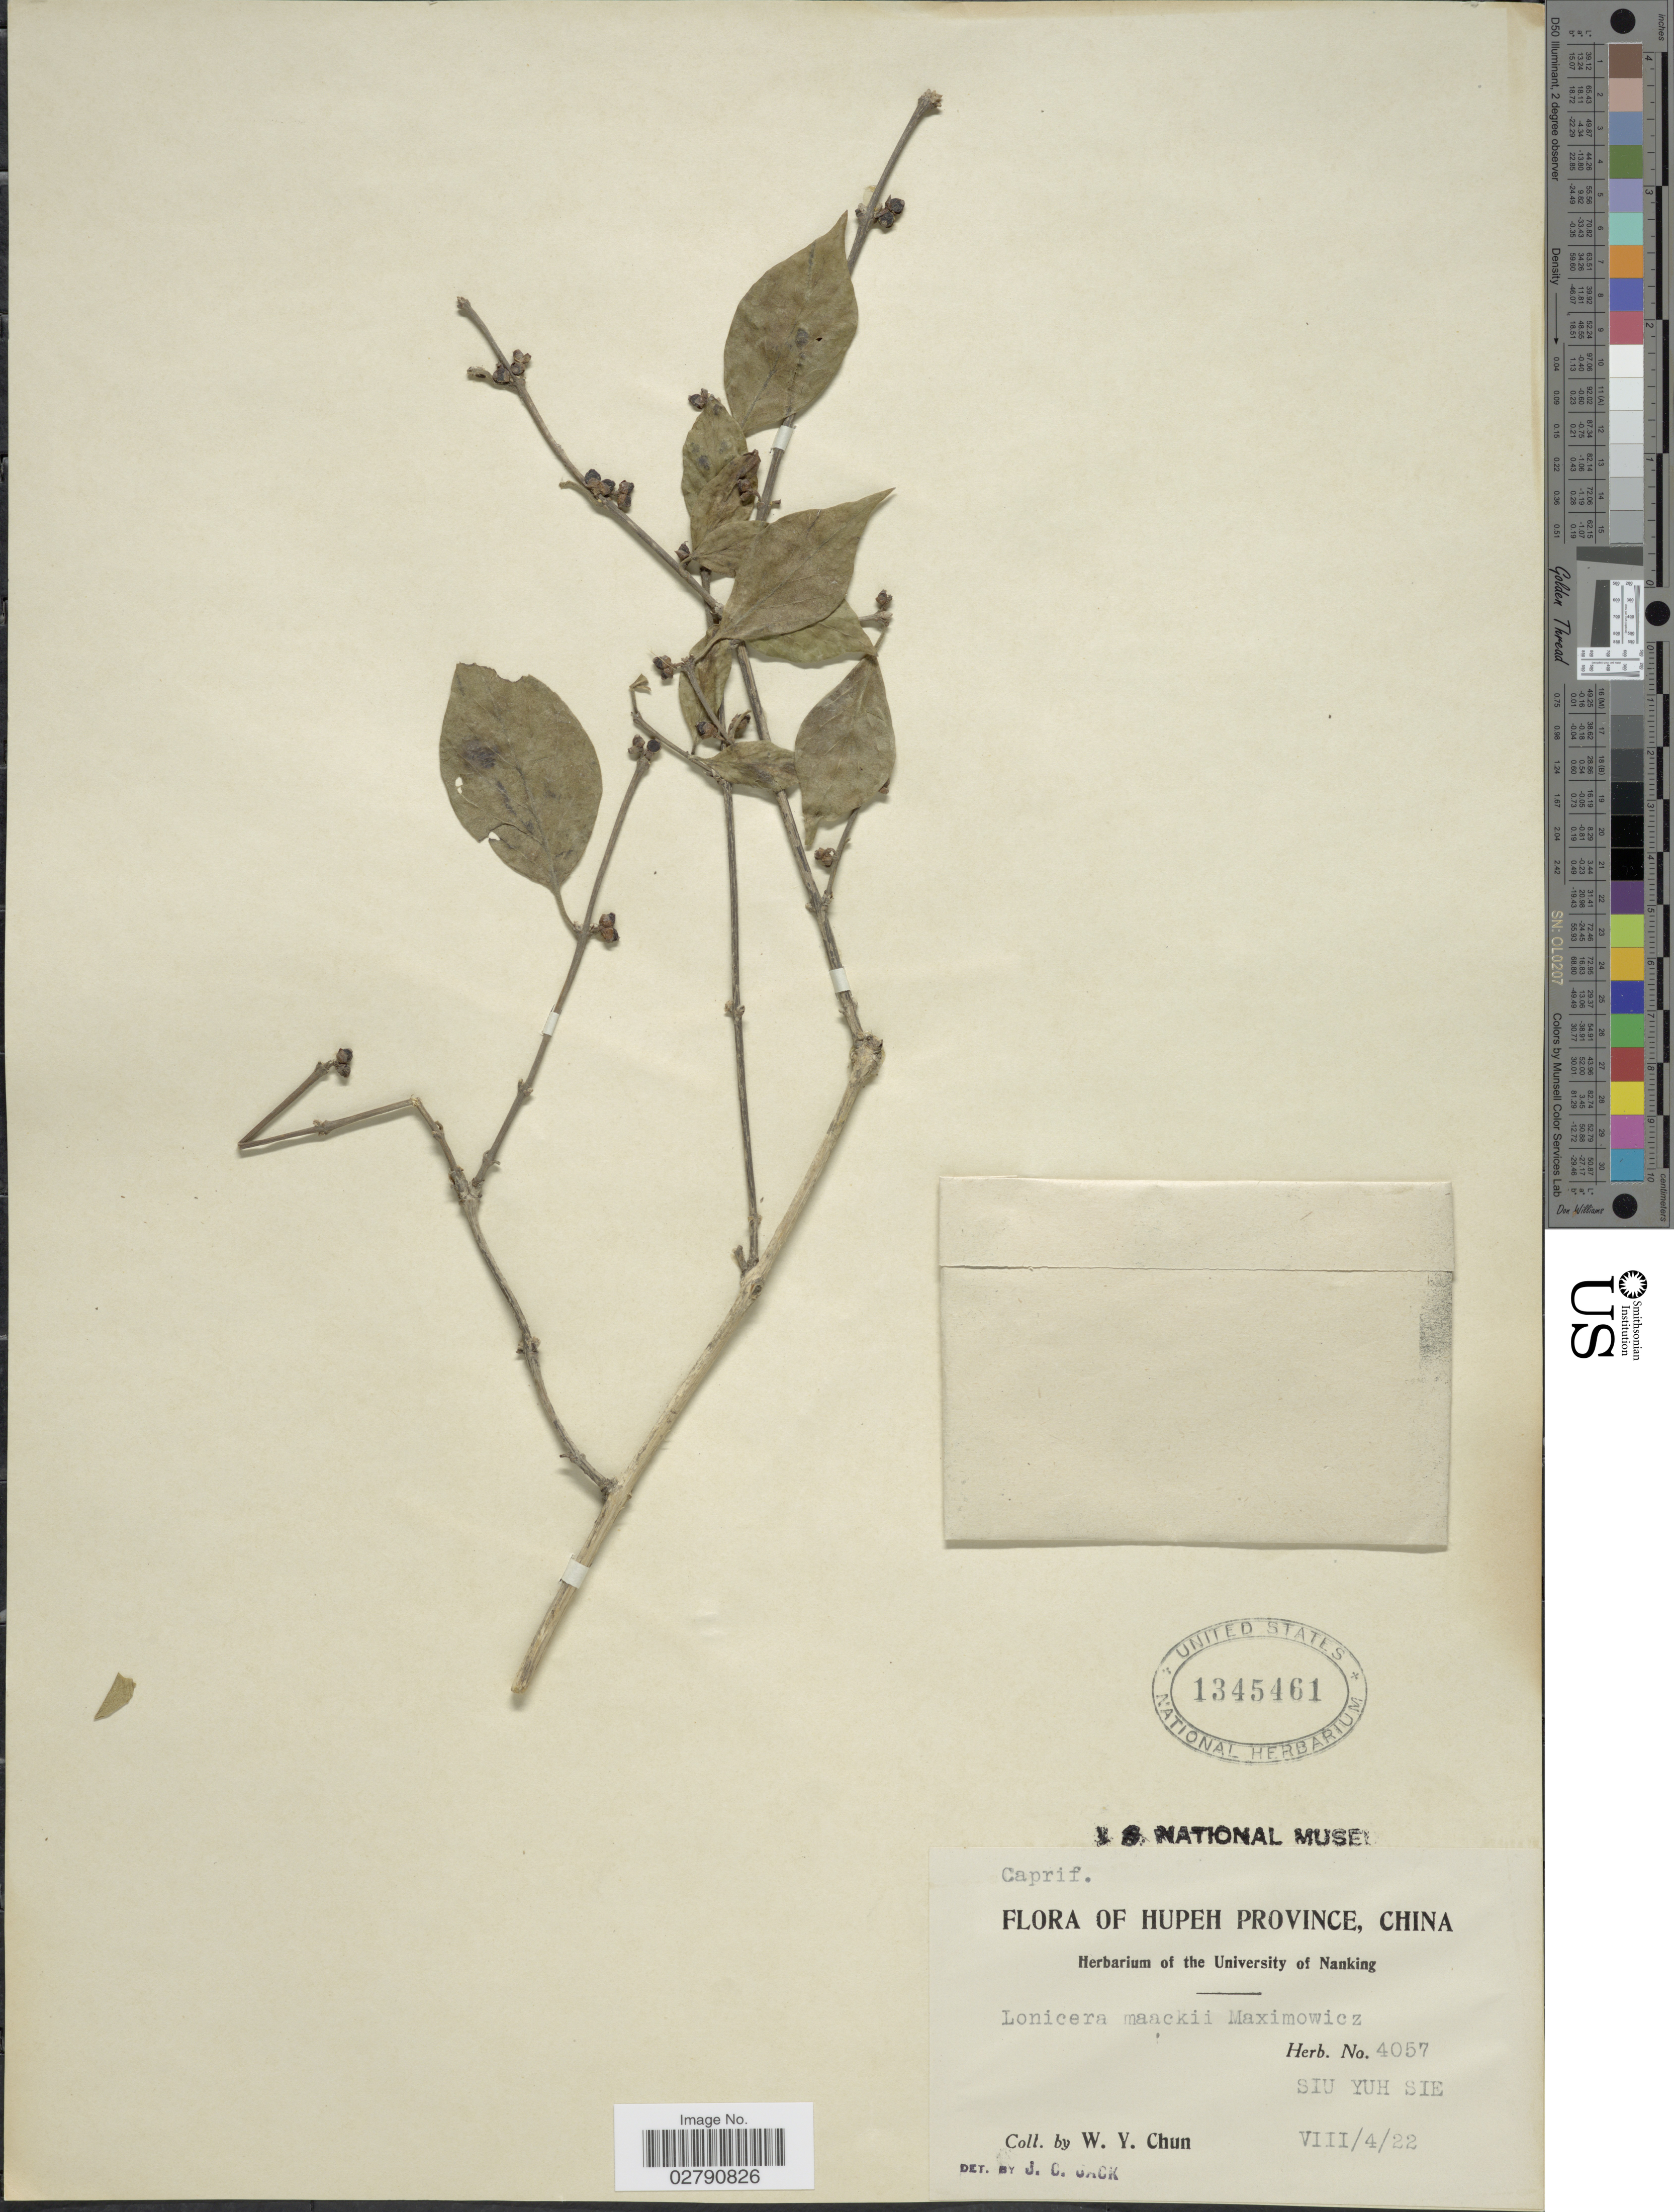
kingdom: Plantae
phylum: Tracheophyta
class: Magnoliopsida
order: Dipsacales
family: Caprifoliaceae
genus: Lonicera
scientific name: Lonicera maackii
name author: (Rupr.) Maxim.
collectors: W. Y. Chun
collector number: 4057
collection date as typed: Transcribed d/m/y: 4/8/22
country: China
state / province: Hubei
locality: Hupeh Province. Siu Yuh Sie.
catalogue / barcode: US 1345461